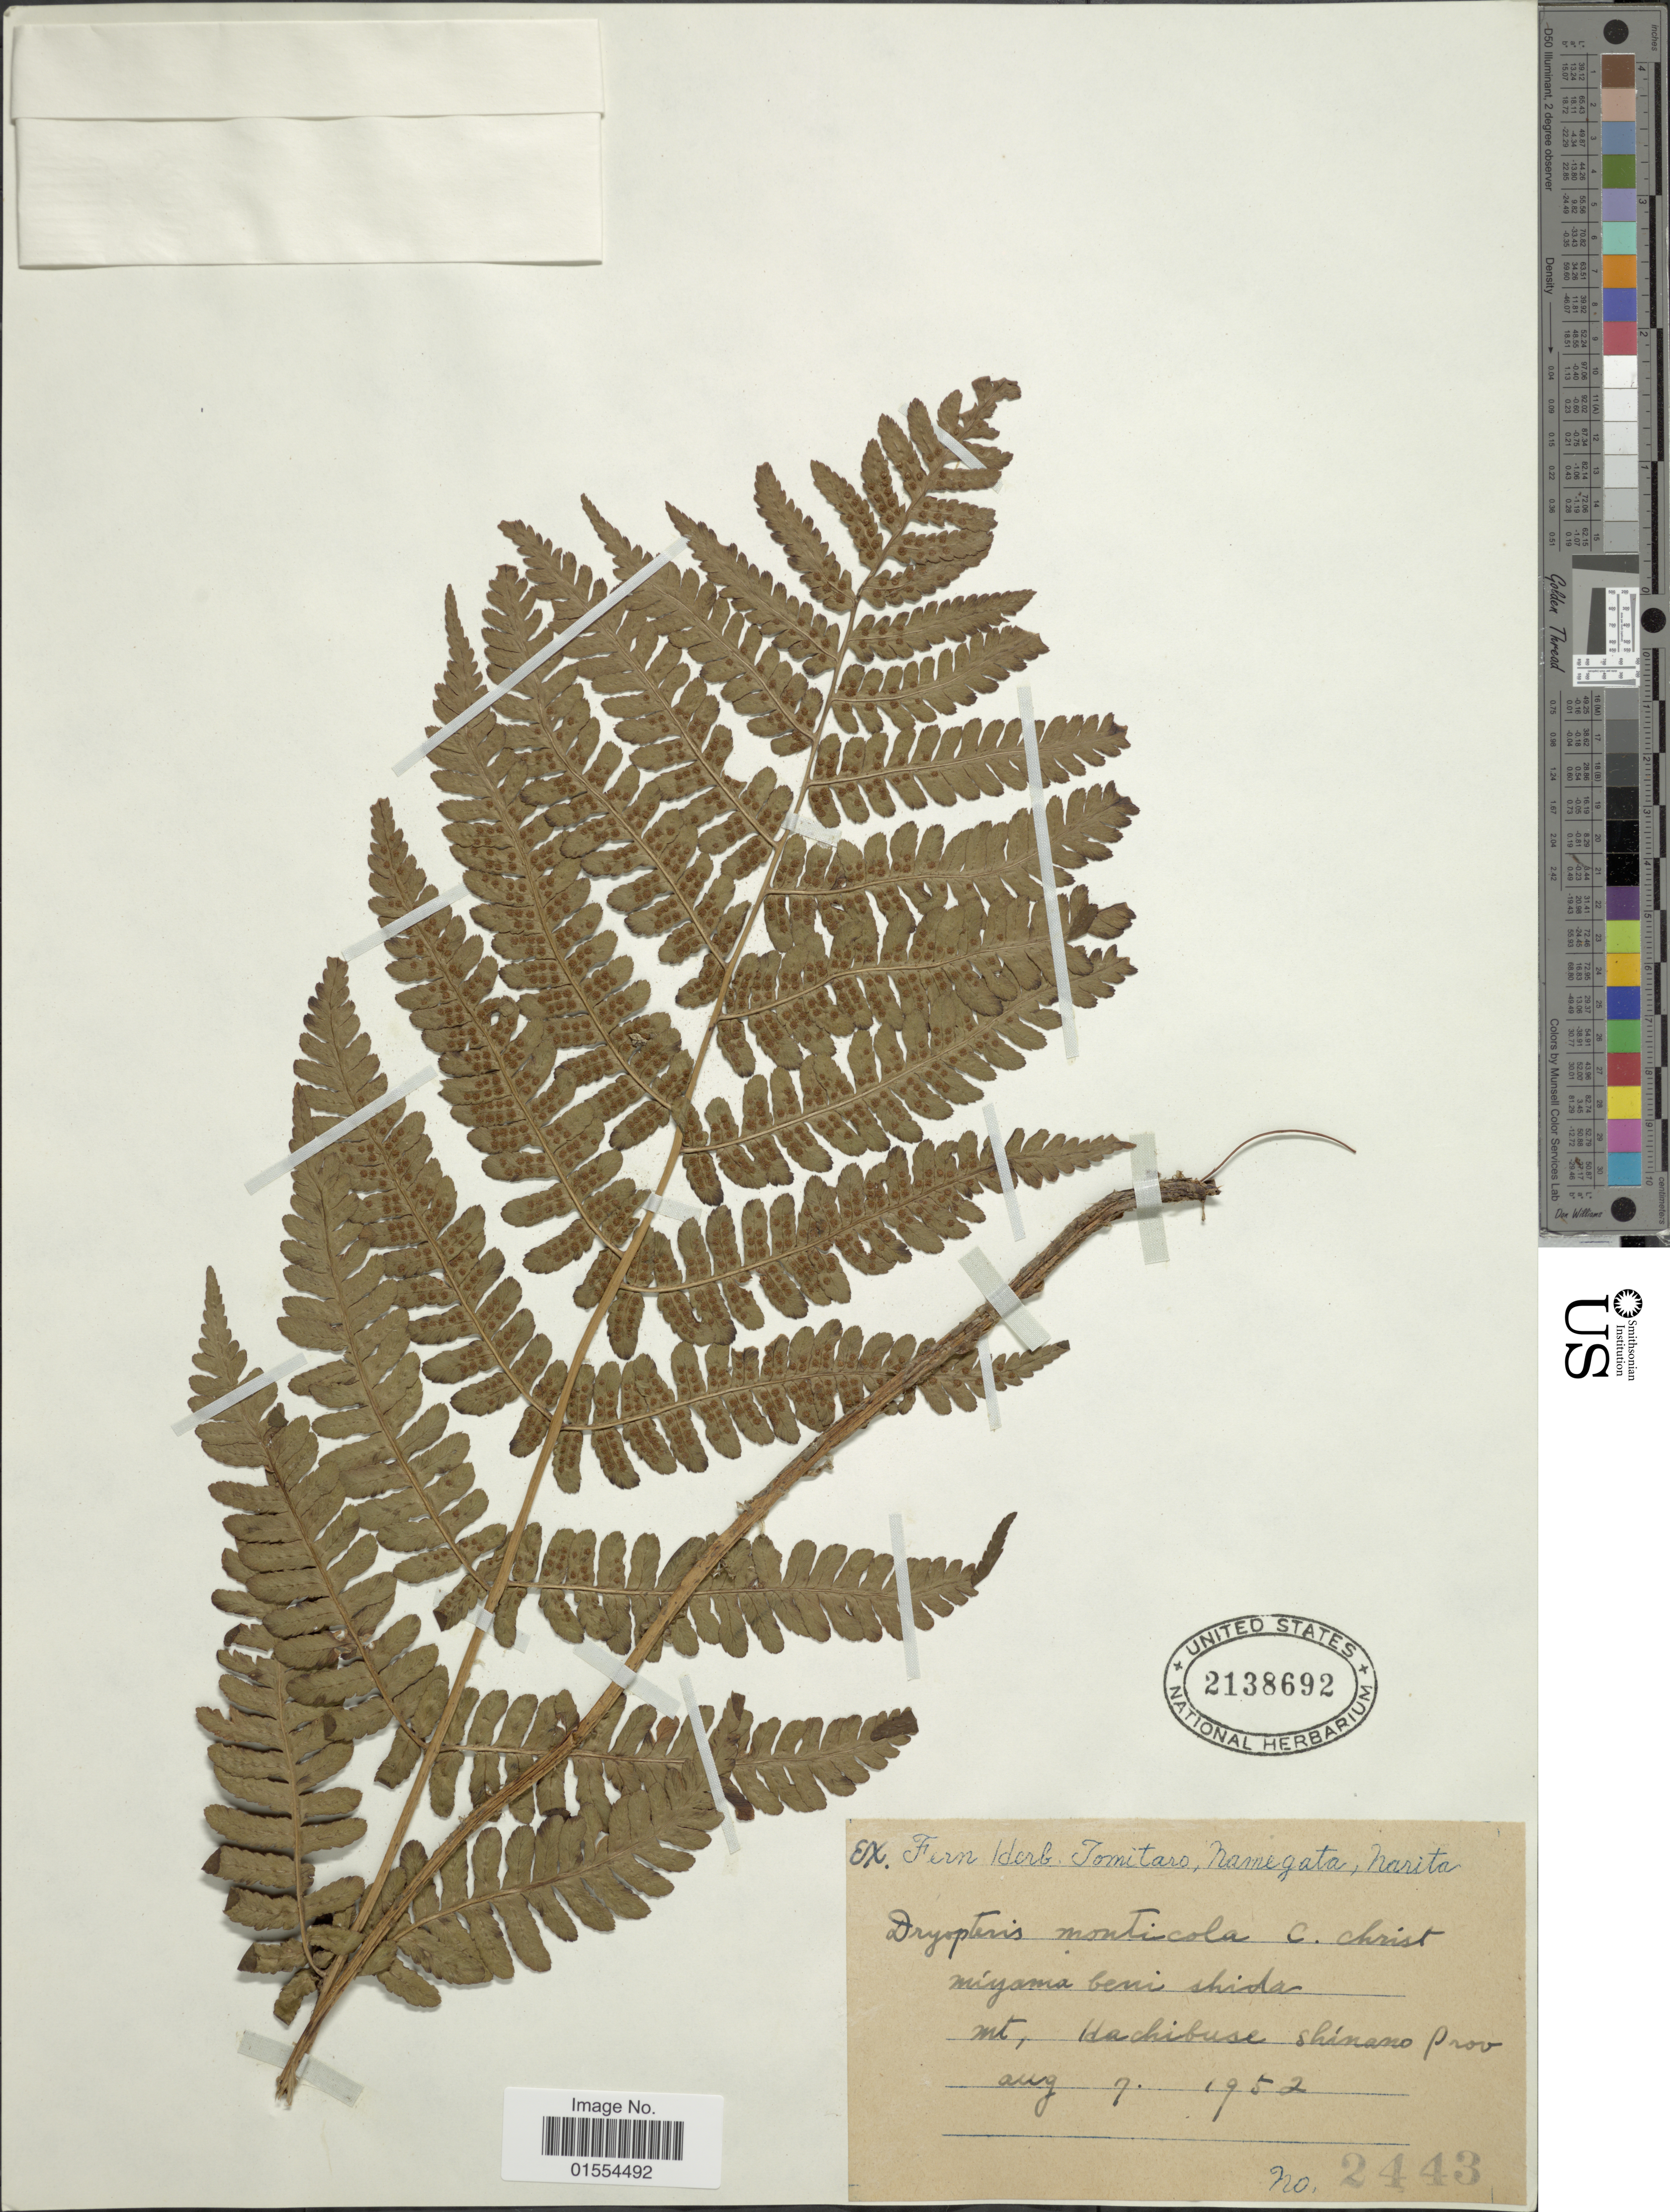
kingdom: Plantae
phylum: Tracheophyta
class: Polypodiopsida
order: Polypodiales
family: Dryopteridaceae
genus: Dryopteris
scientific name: Dryopteris monticola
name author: (Makino) C. Chr.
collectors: ex herb. Tomitaro Namegata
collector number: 2443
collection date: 1952-08-07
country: Japan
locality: Mt. Hachibuse Shinano Prov.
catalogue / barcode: US 2138692